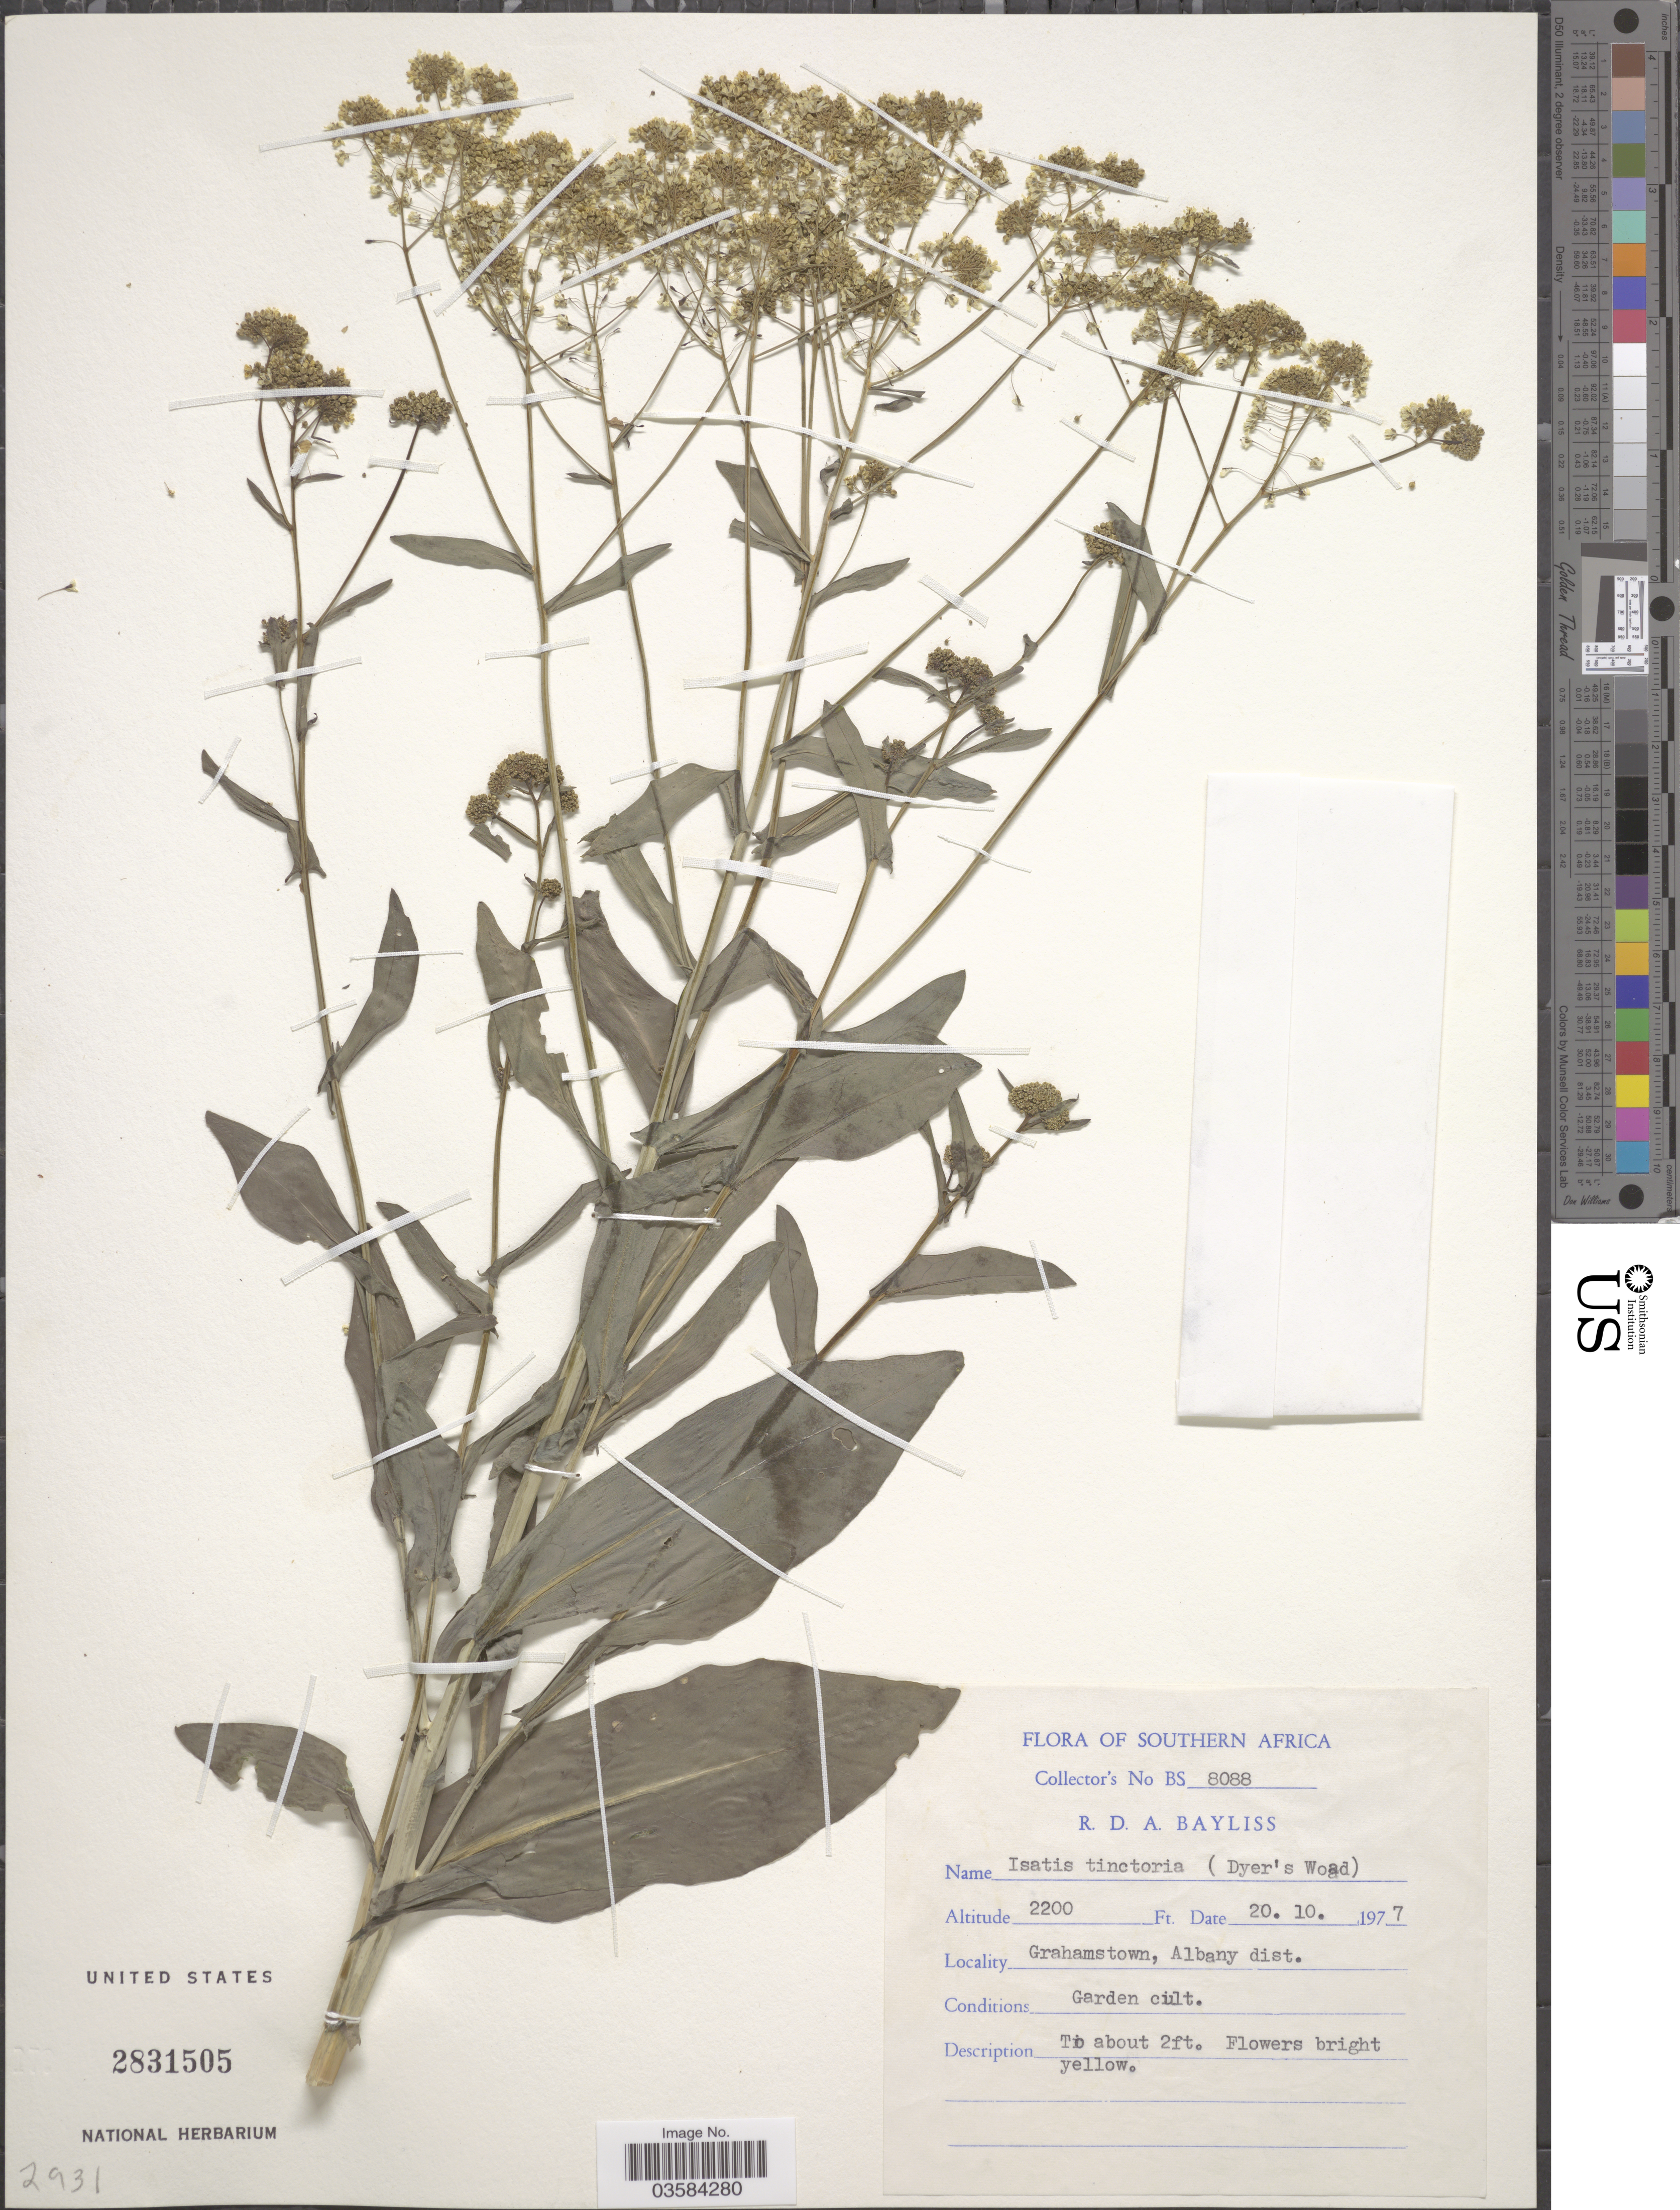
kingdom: Plantae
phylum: Tracheophyta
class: Magnoliopsida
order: Brassicales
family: Brassicaceae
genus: Isatis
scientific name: Isatis tinctoria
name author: L.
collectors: R. Bayliss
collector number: BS 8088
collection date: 1977-10-20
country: South Africa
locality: Southern Africa. Grahamstown, Albany dist.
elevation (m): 671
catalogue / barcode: US 2831505